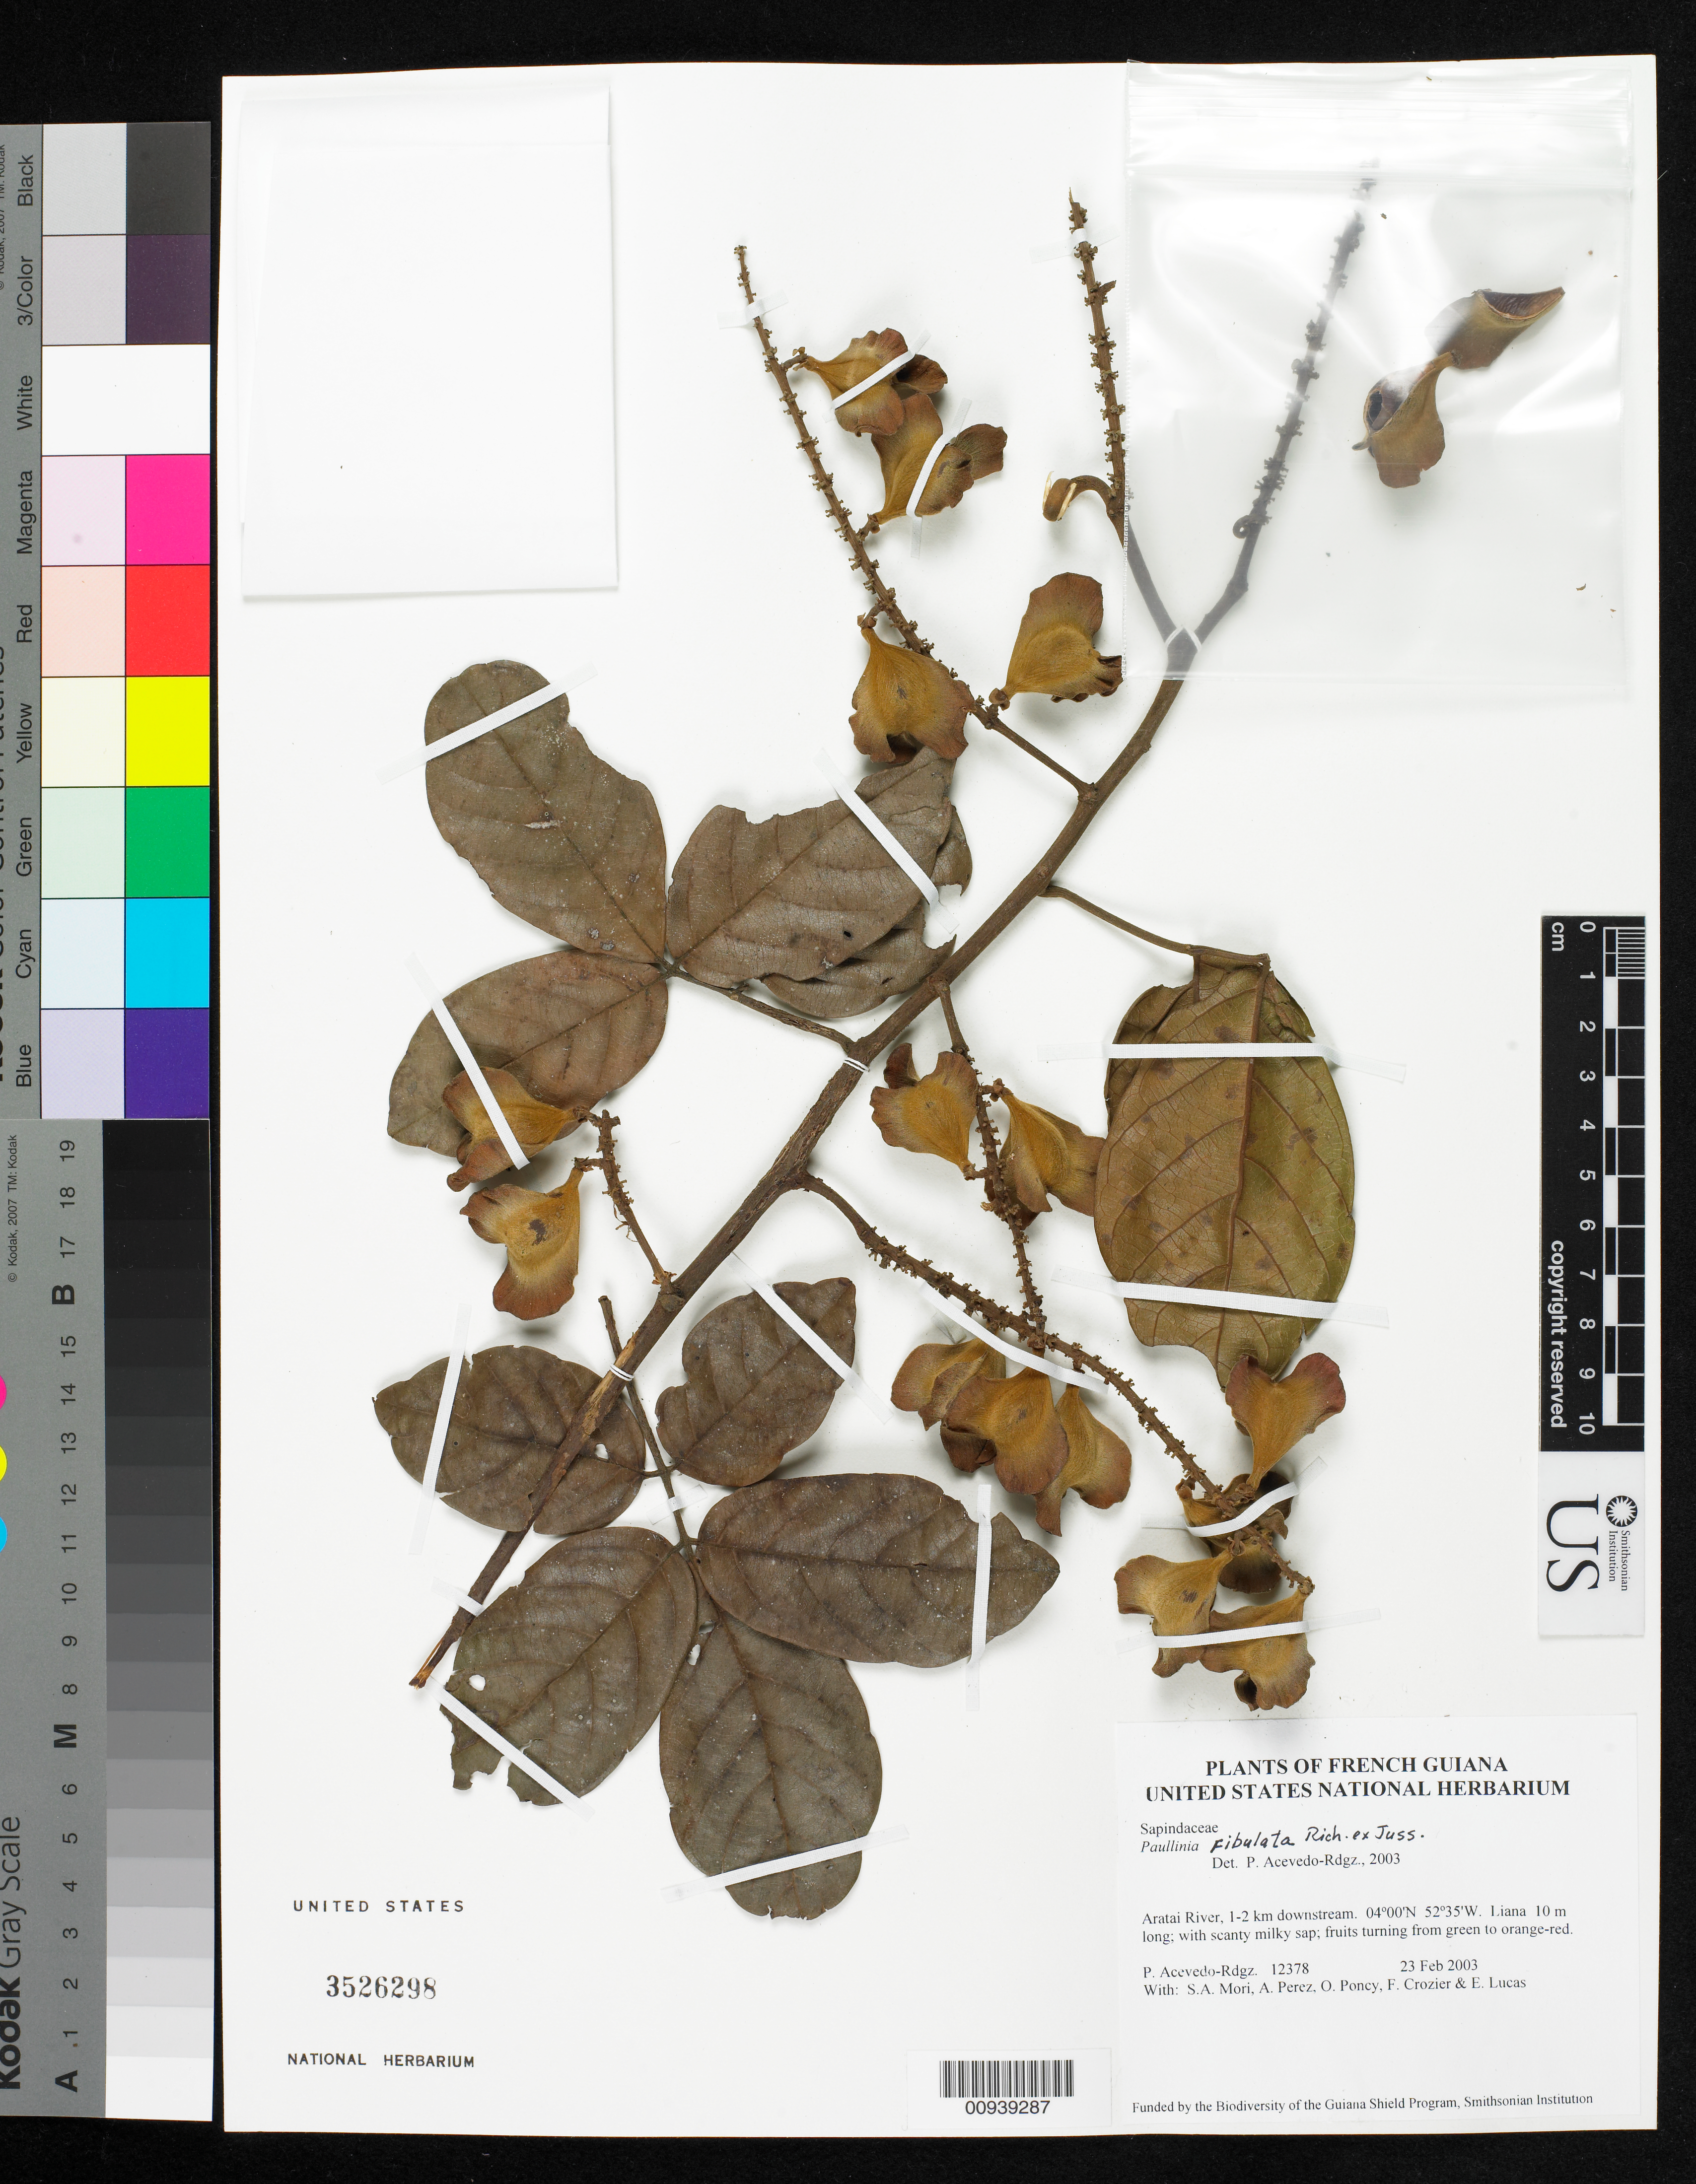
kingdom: Plantae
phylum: Tracheophyta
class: Magnoliopsida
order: Sapindales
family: Sapindaceae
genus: Paullinia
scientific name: Paullinia fibulata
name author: Rich. ex Juss.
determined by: Acevedo-Rodríguez, P., (BOT), Smithsonian Institution - National Museum of Natural History (UNITED STATES)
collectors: P. Acevedo-Rodr., S. Mori, A. Perez, O. Poncy, F. Crozier & E. Lucas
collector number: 12378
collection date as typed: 23 February 2003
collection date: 2003-02-23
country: French Guiana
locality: Aratai River, 1-2 km downstream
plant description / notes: NY, K, MO, P, B, L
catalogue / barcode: US 3526298